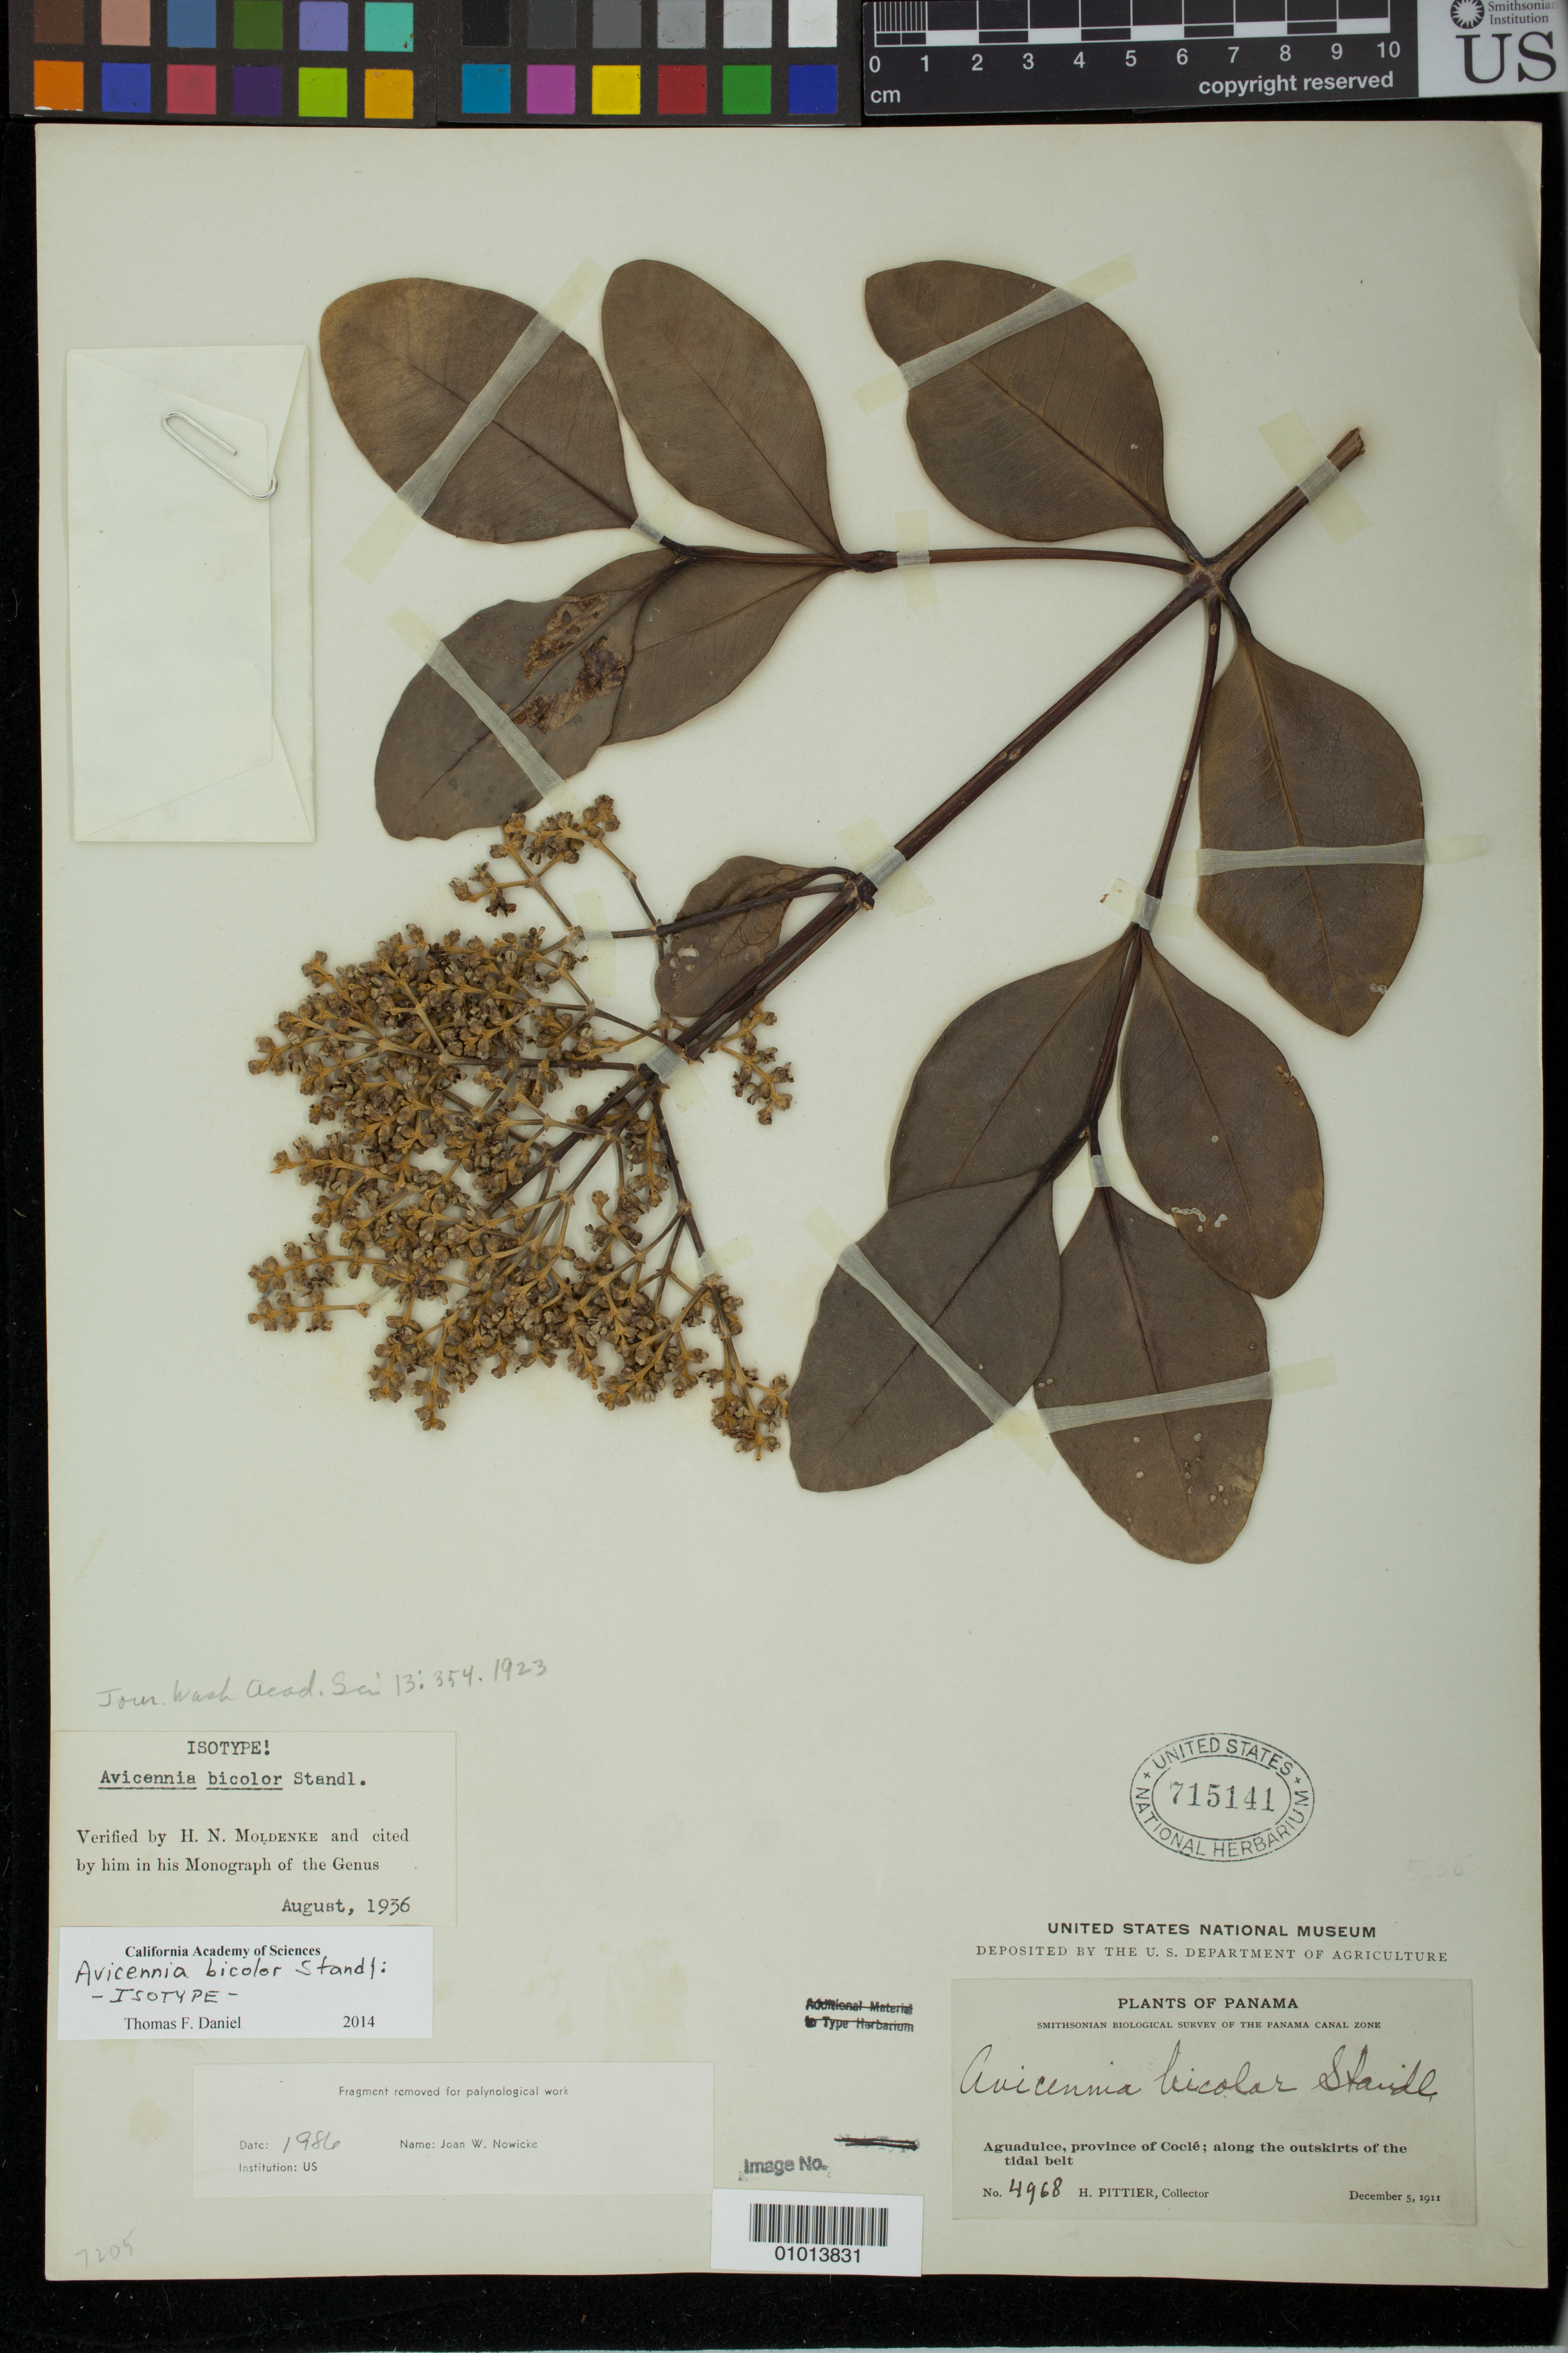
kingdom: Plantae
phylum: Tracheophyta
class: Magnoliopsida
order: Lamiales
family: Acanthaceae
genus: Avicennia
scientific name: Avicennia bicolor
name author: Standl.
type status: Isotype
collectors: H. F. Pittier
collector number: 4968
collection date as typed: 05 Dec 1911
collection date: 1911-12-05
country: Panama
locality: Aguadulce, province of Coclé; along the outskirts of the tidal belt.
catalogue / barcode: US 715141